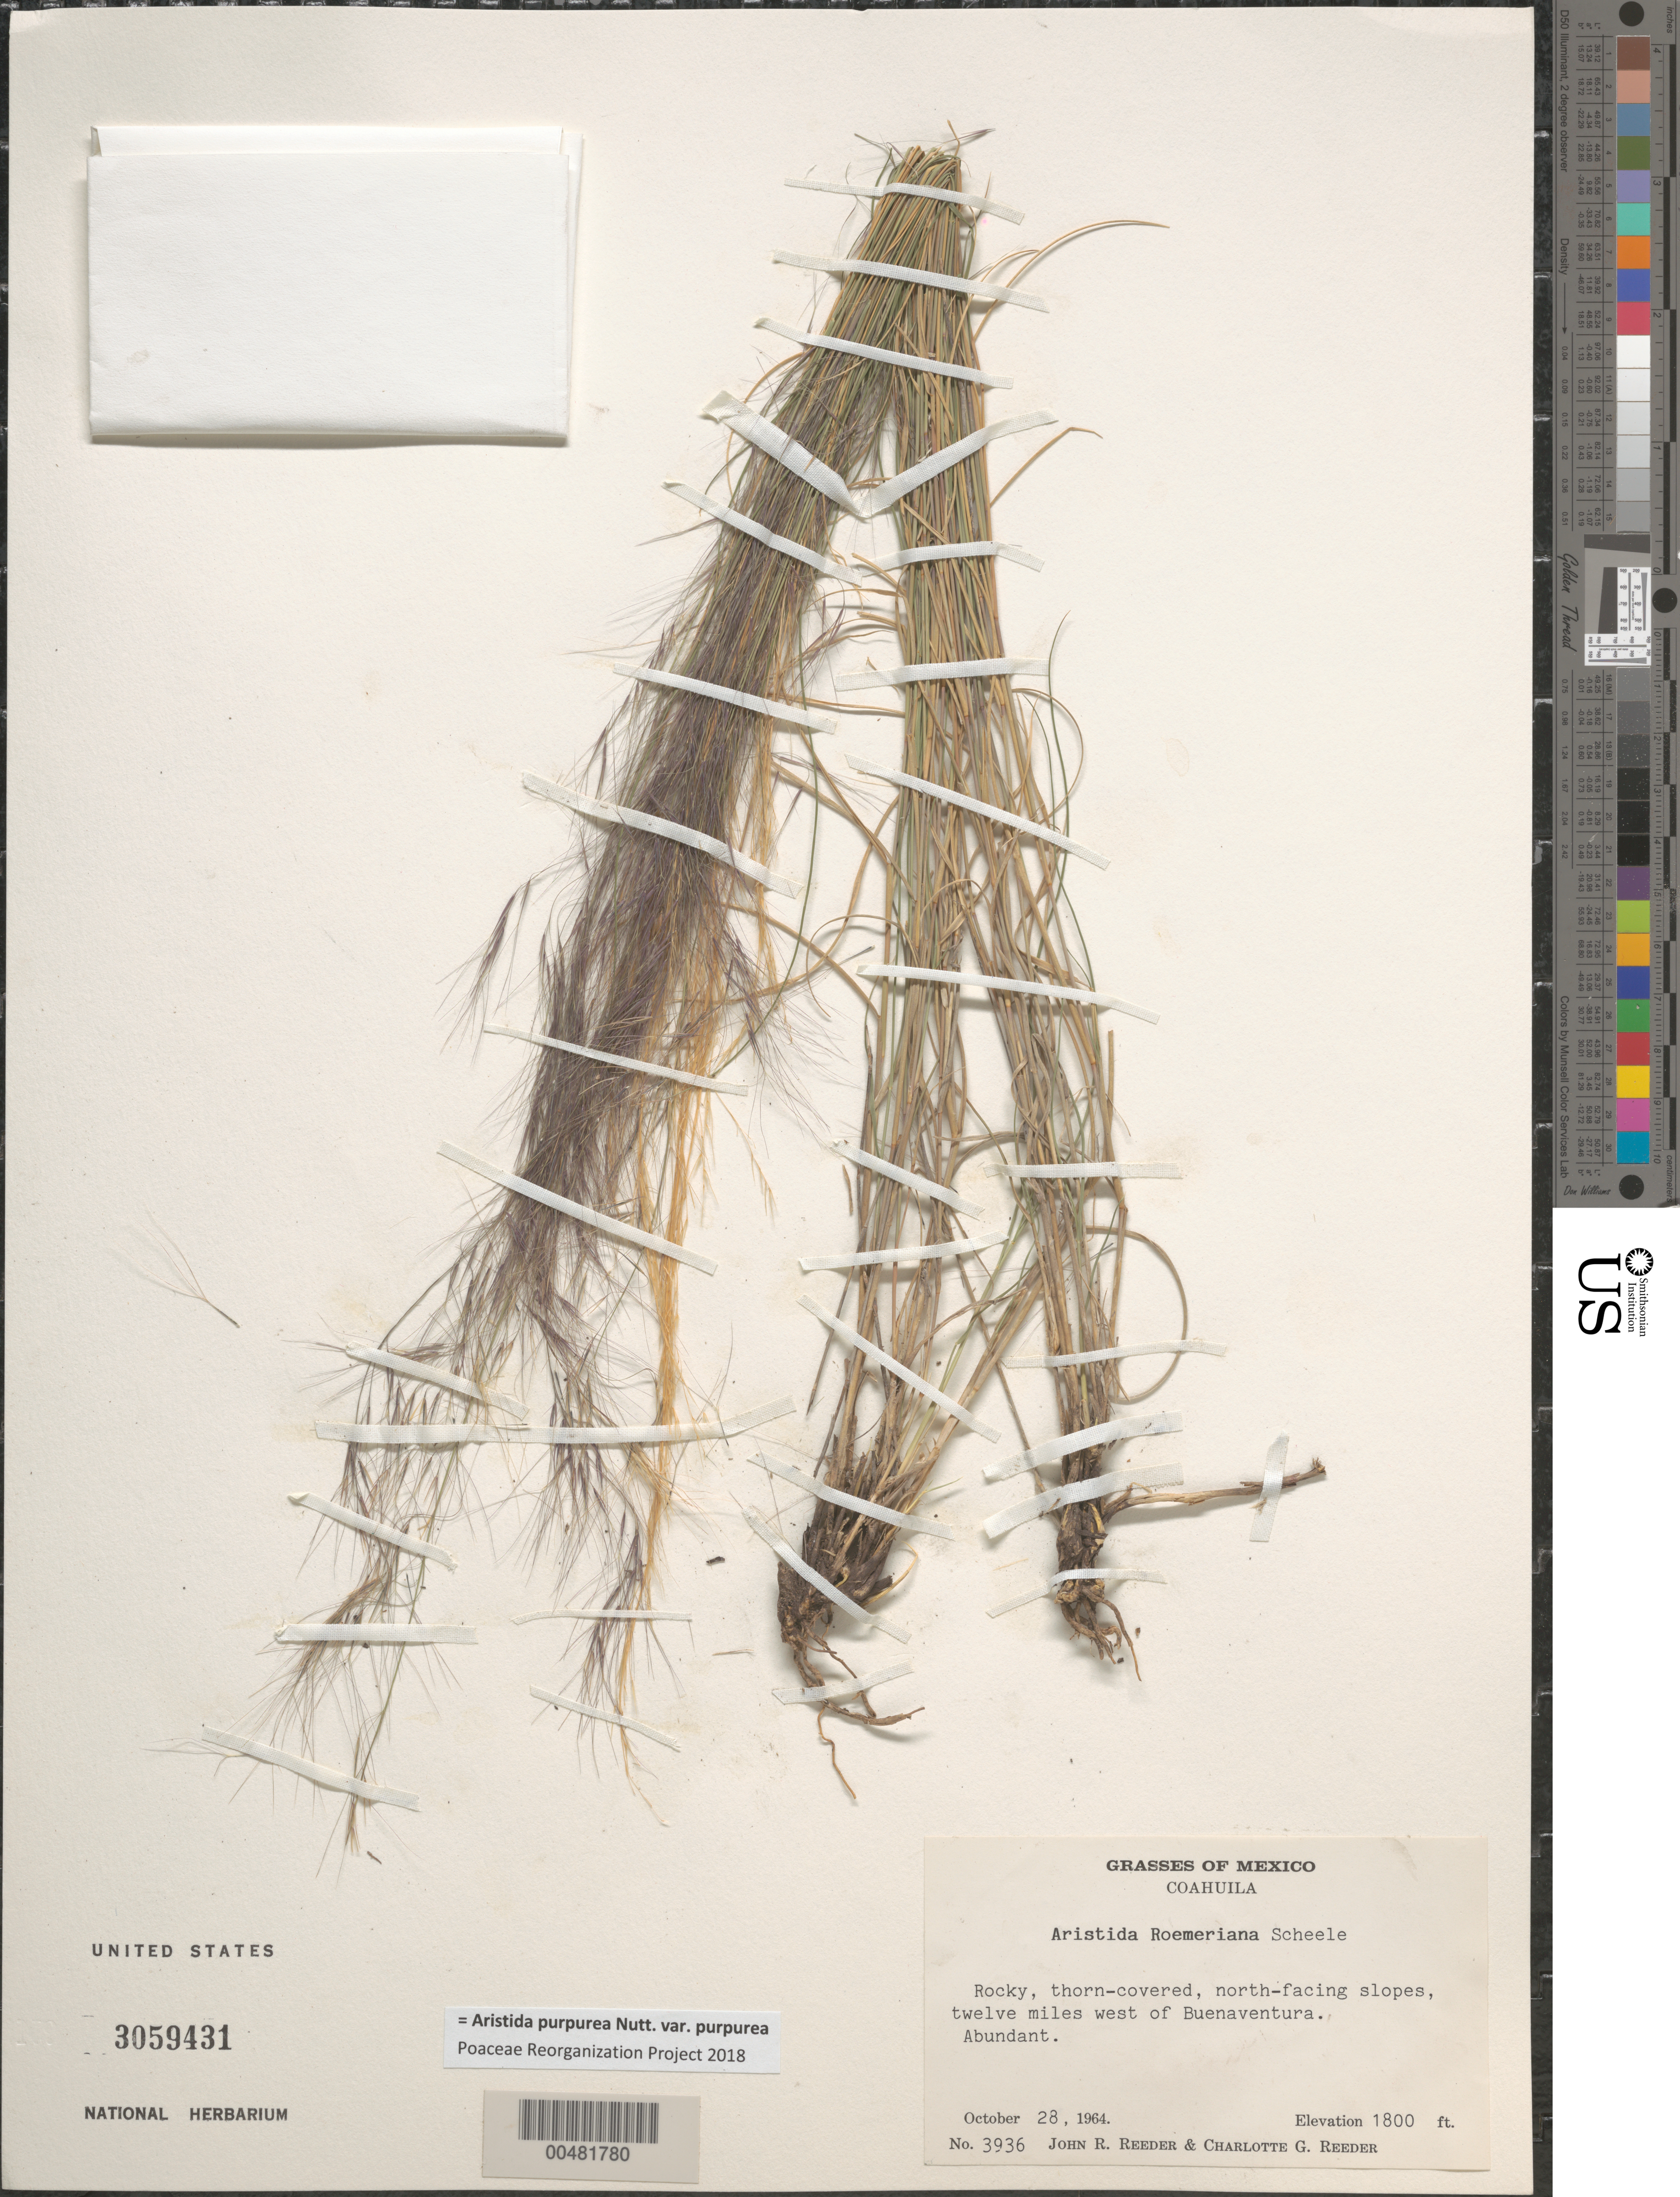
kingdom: Plantae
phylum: Tracheophyta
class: Liliopsida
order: Poales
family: Poaceae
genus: Aristida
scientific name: Aristida purpurea var. purpurea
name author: Nutt.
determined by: Poaceae Reorganization Project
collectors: J. R. Reeder & C. G. Reeder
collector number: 3936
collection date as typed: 28 Oct 1964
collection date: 1964-10-28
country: Mexico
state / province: Coahuila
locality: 12 mi W of Buenaventura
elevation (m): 549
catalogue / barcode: US 3059431